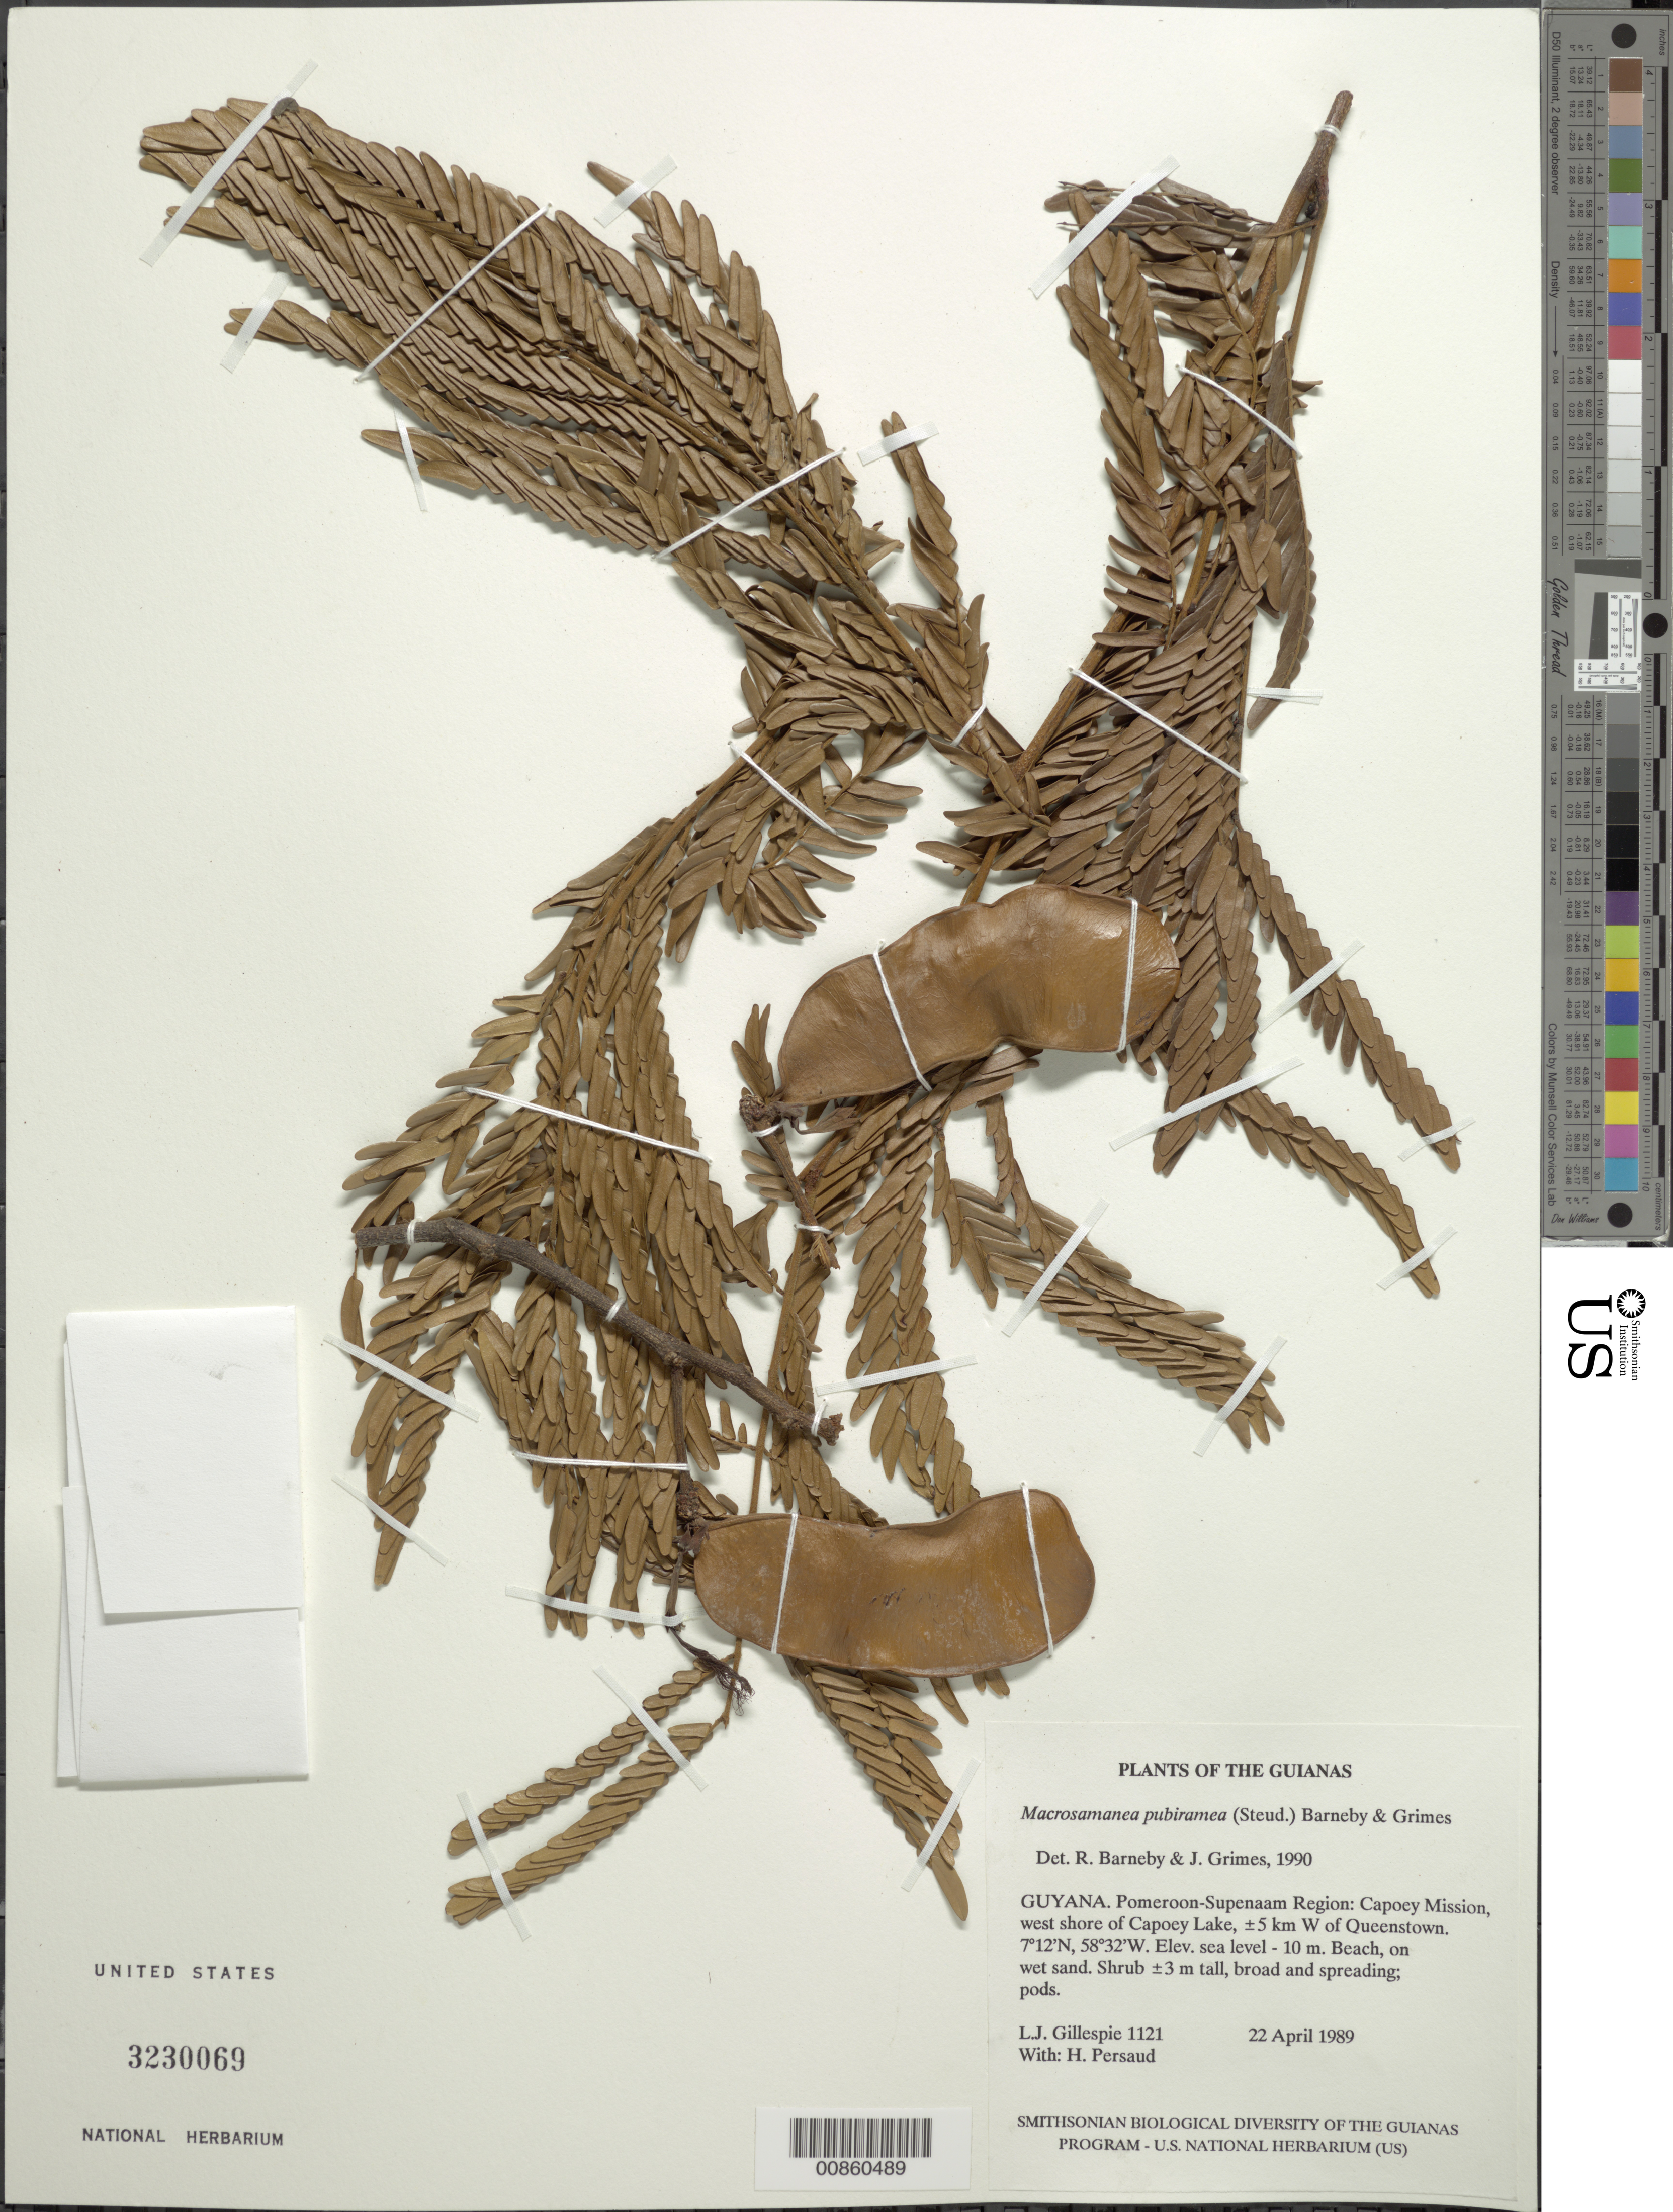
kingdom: Plantae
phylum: Tracheophyta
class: Magnoliopsida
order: Fabales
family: Fabaceae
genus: Macrosamanea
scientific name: Macrosamanea pubiramea var. pubiramea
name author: (Steud.) Barneby & J.W. Grimes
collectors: L. J. Gillespie & H. Persaud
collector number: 1121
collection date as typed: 22 April 1989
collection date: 1989-04-22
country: Guyana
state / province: Pomeroon-Supenaam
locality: Capoey Mission, west shore of Capoey Lake, ±5 km W of Queenstown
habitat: Beach, on wet sand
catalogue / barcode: US 3230069